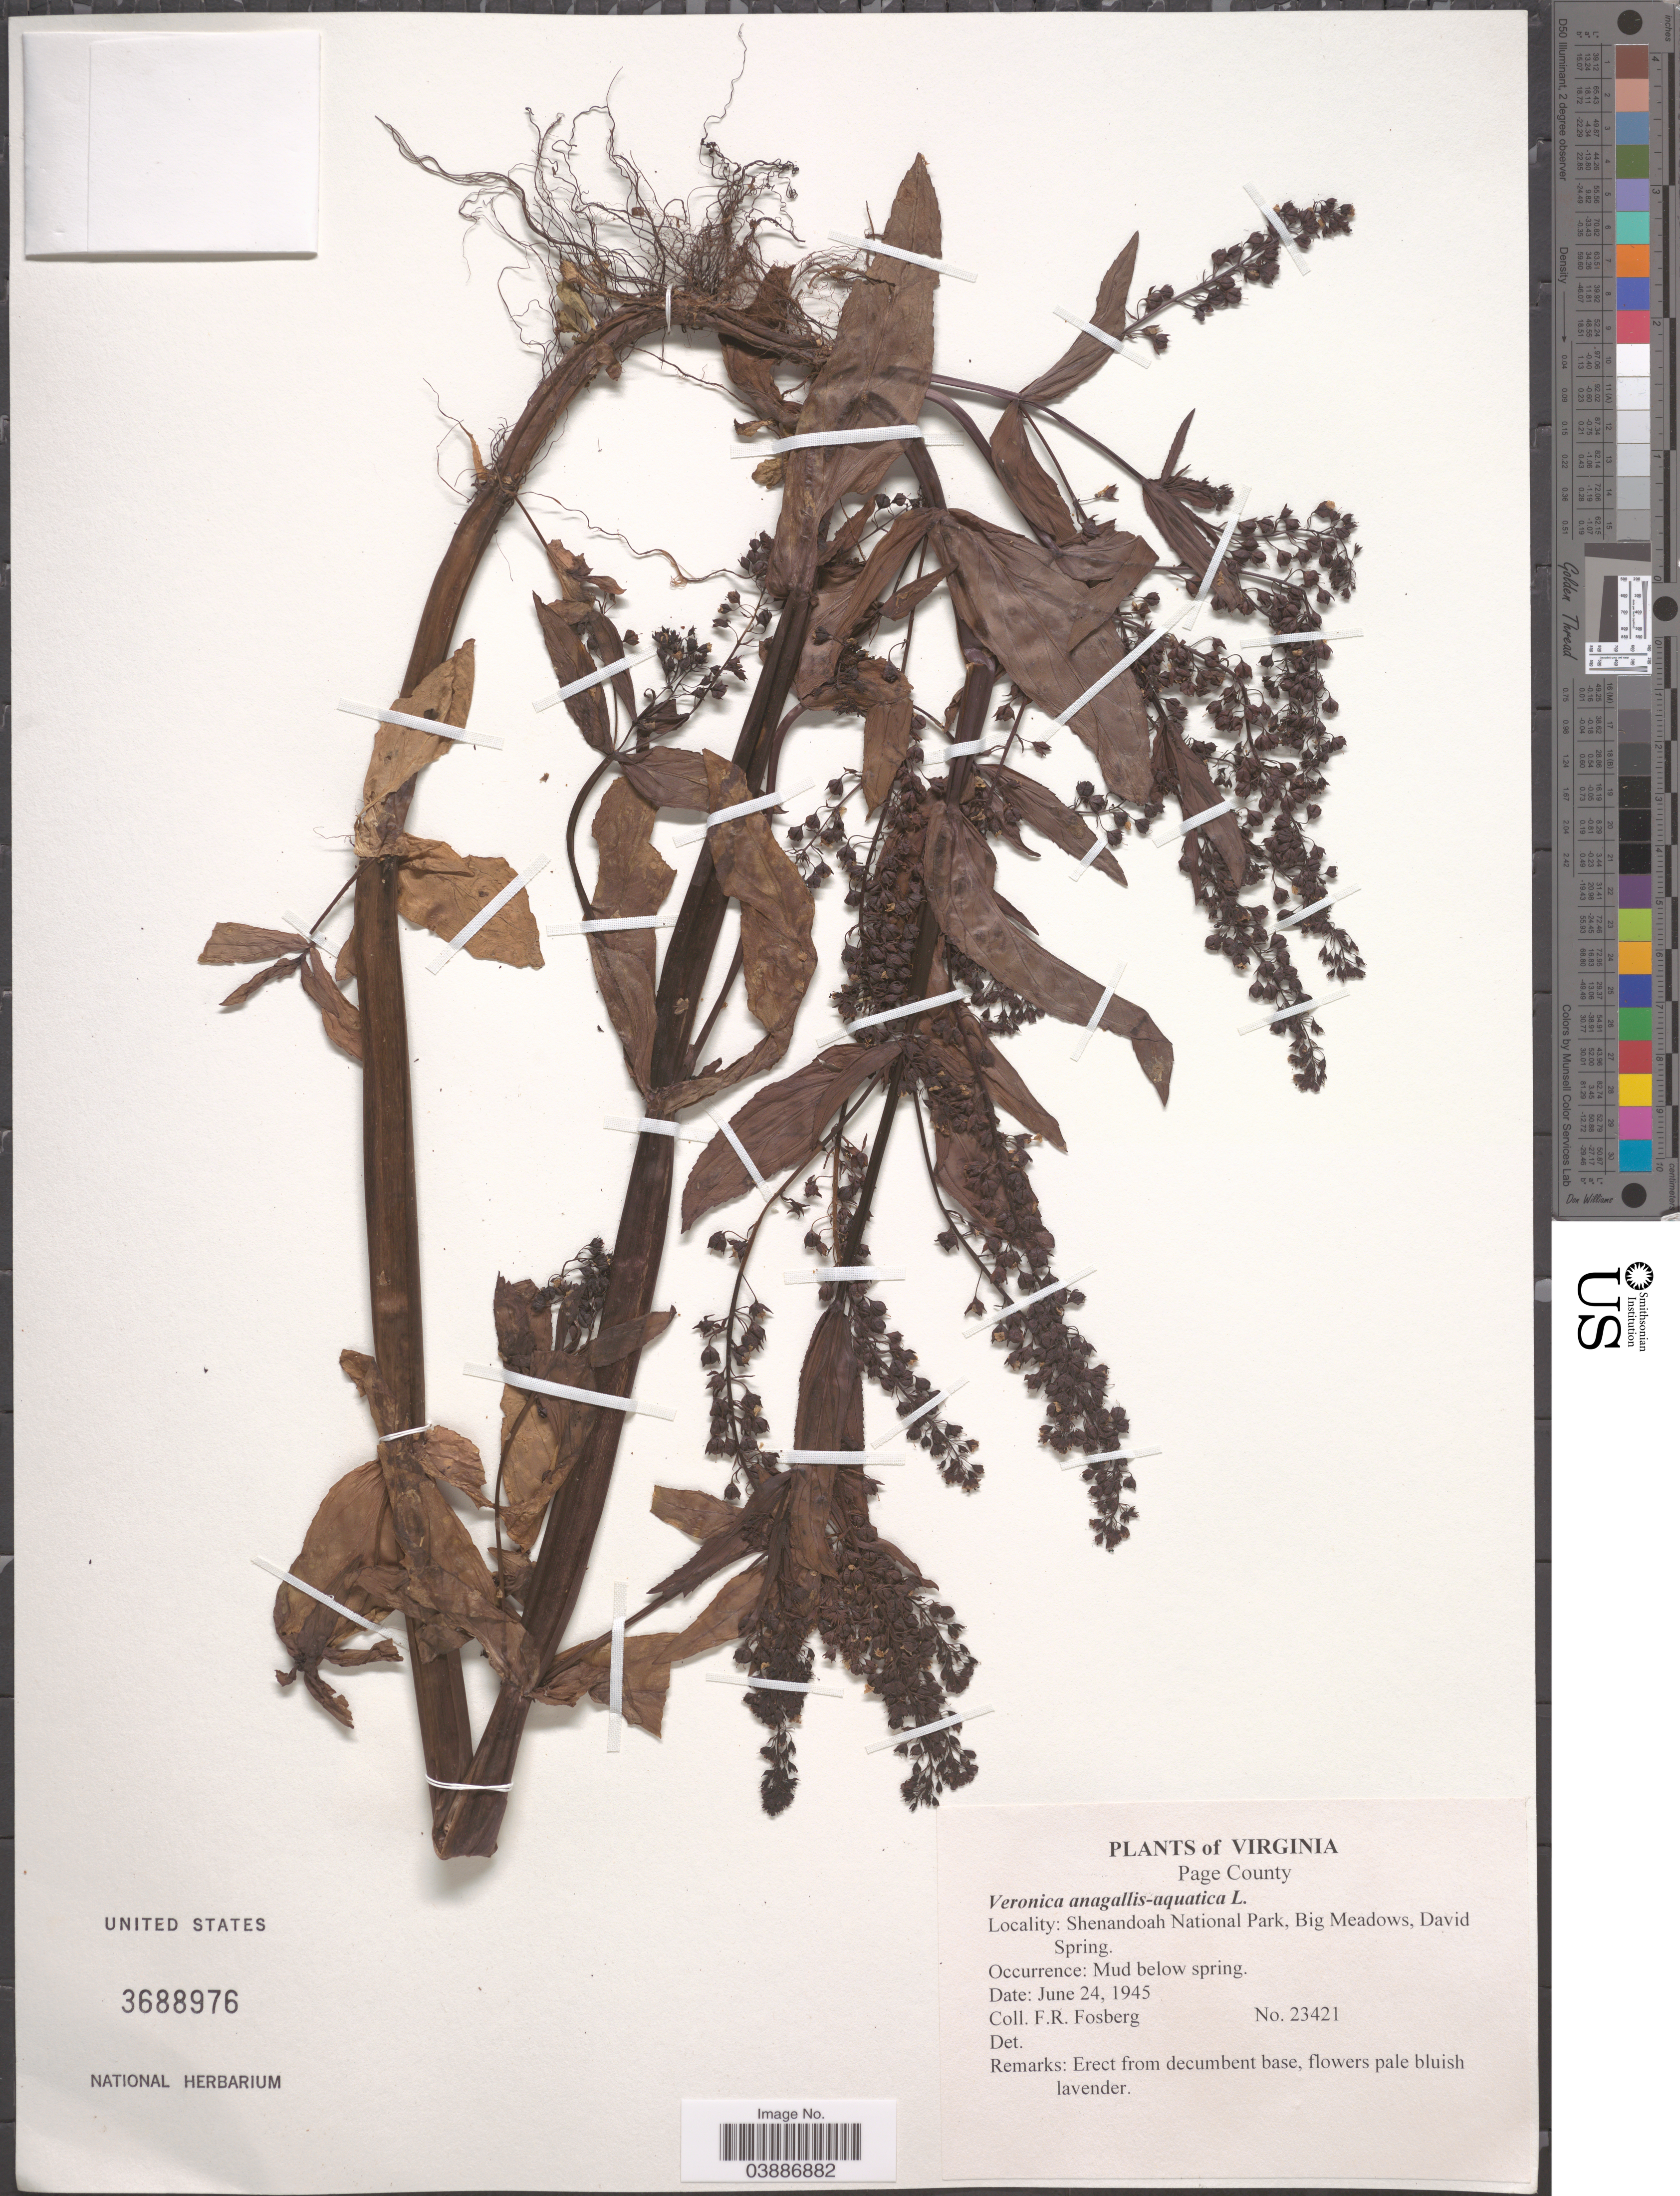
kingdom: Plantae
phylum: Tracheophyta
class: Magnoliopsida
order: Lamiales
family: Plantaginaceae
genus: Veronica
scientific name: Veronica anagallis-aquatica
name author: L.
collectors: F. R. Fosberg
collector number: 23421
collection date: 1945-06-24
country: United States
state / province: Virginia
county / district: Page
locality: Shenandoah National Park, Big Meadows, David Spring.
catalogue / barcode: US 3688976